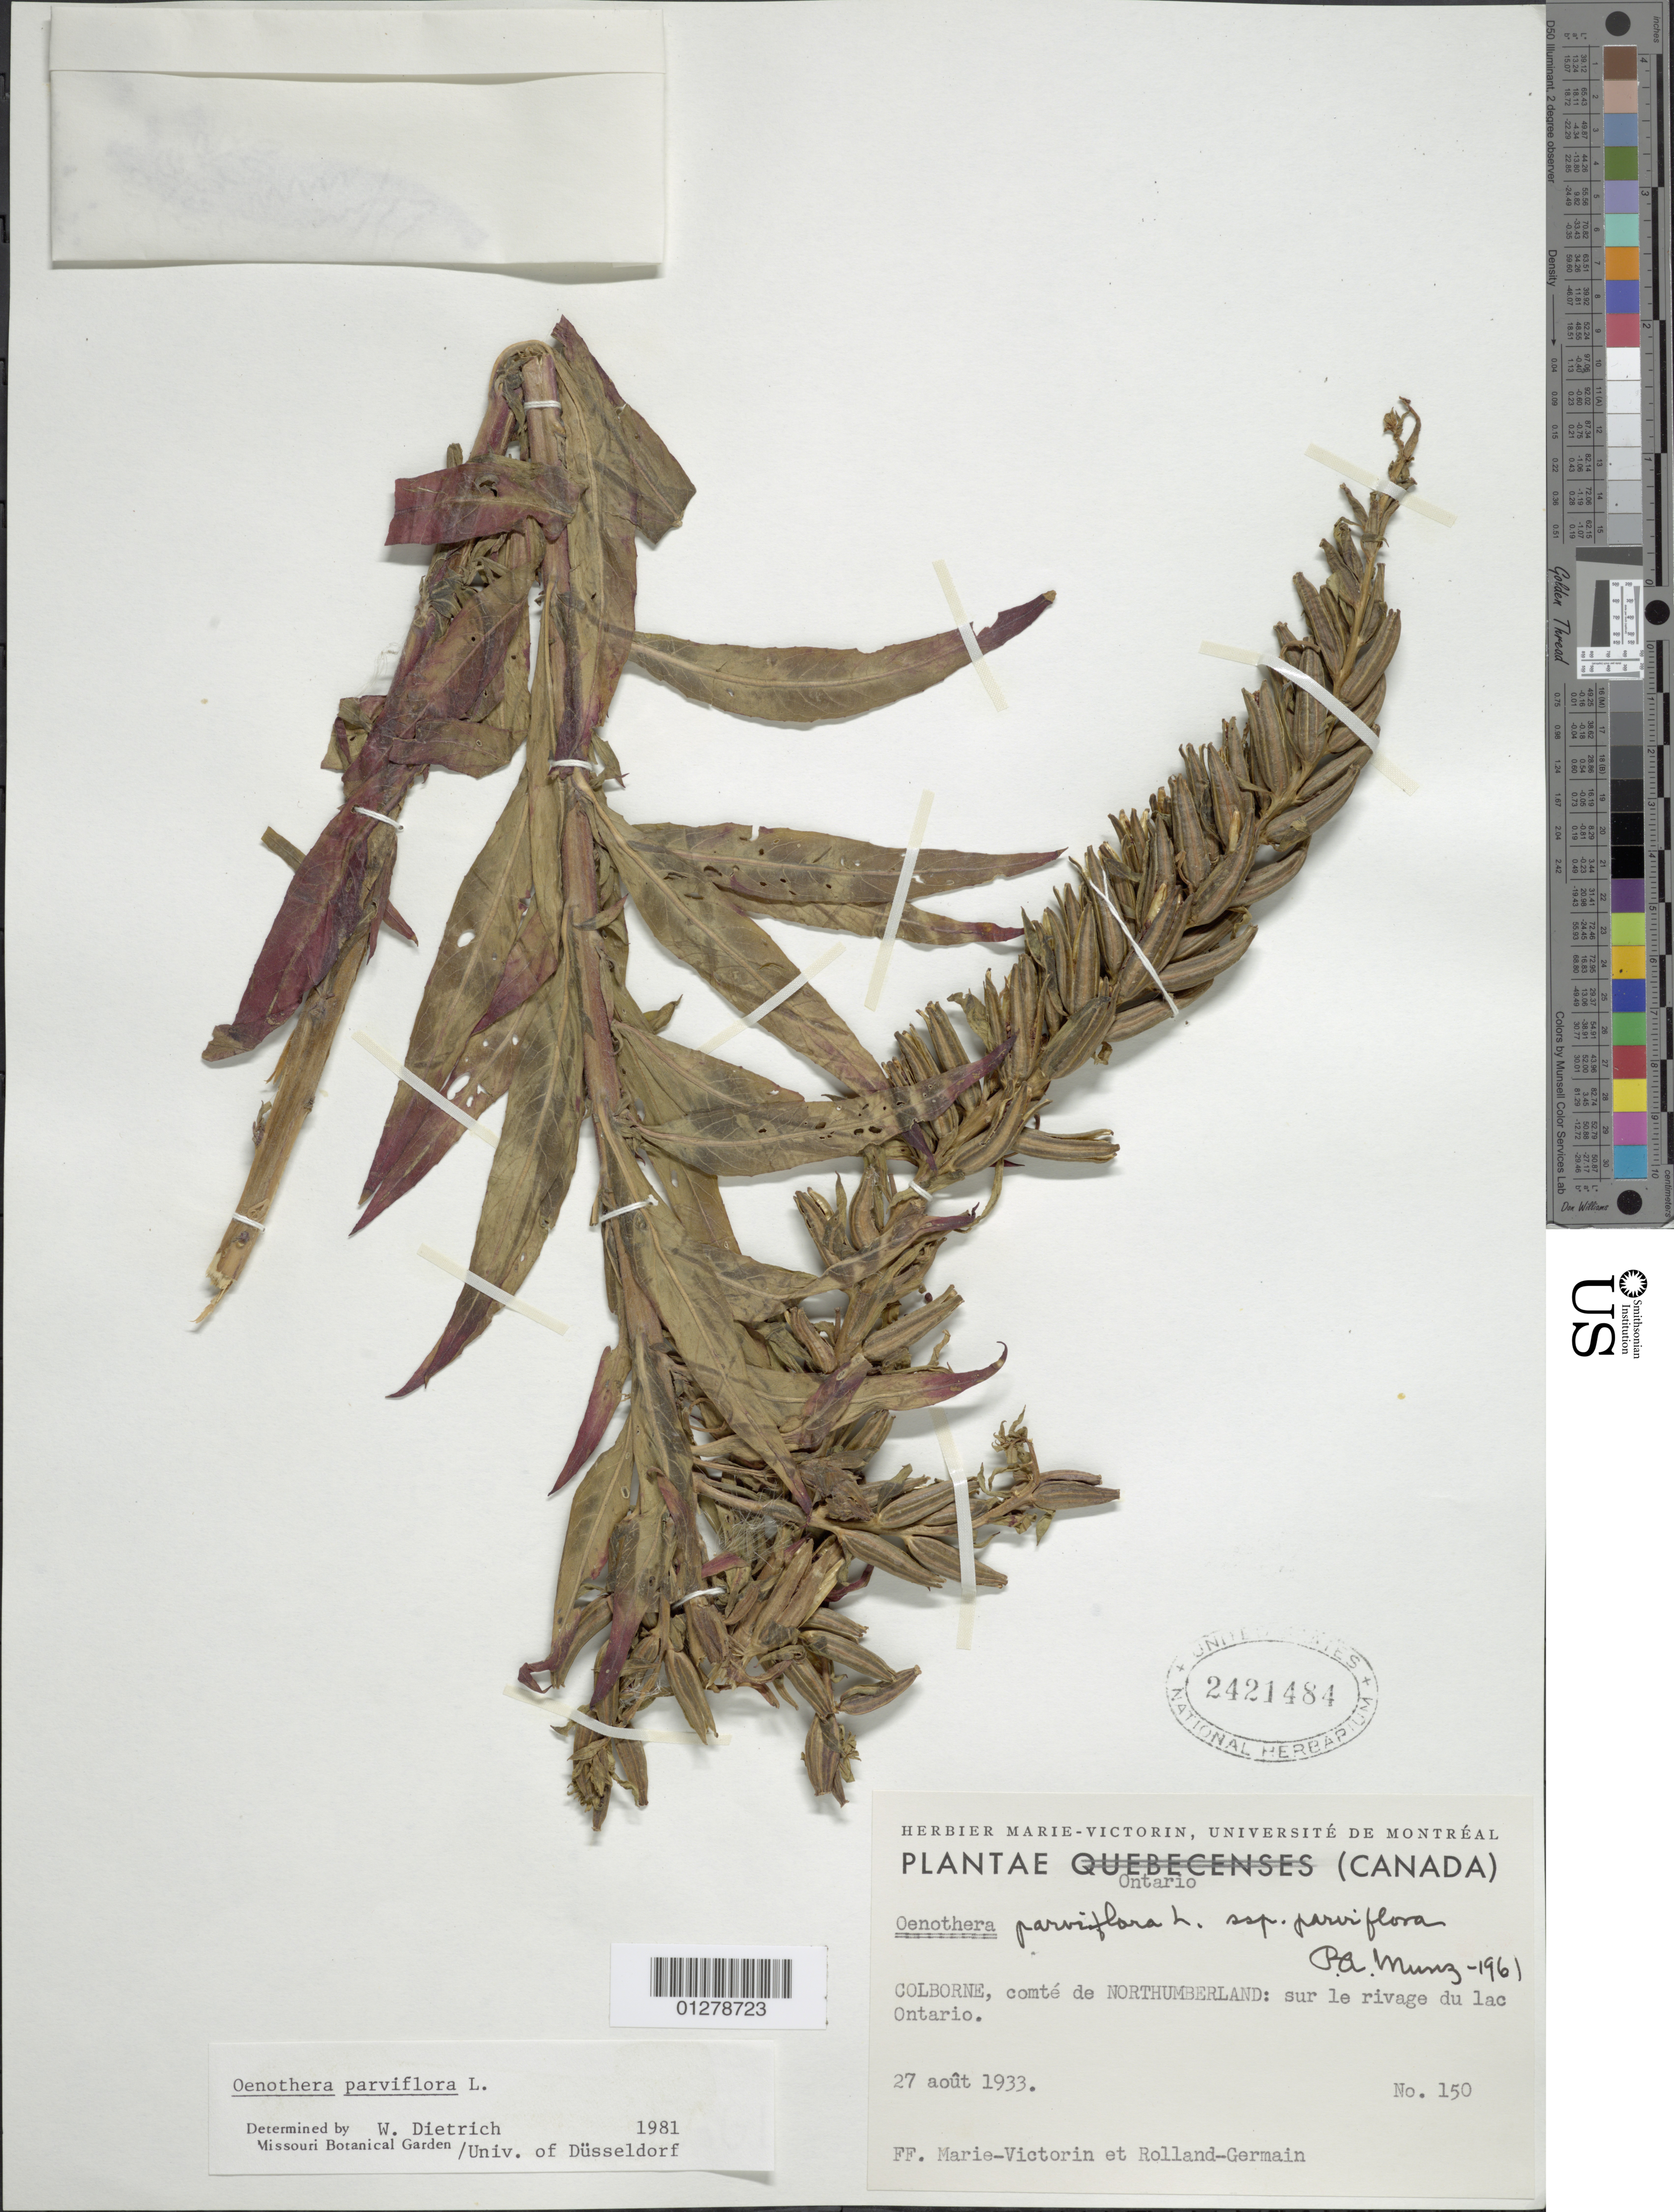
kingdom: Plantae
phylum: Tracheophyta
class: Magnoliopsida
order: Myrtales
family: Onagraceae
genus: Oenothera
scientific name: Oenothera parviflora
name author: L.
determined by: Dietrich, W.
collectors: Fr. Marie-Victorin & Rolland-Germain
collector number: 150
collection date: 1933-08-27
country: Canada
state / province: Ontario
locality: Colborne, comte de Northumberland: rivage du las Ontario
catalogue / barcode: US 2421484